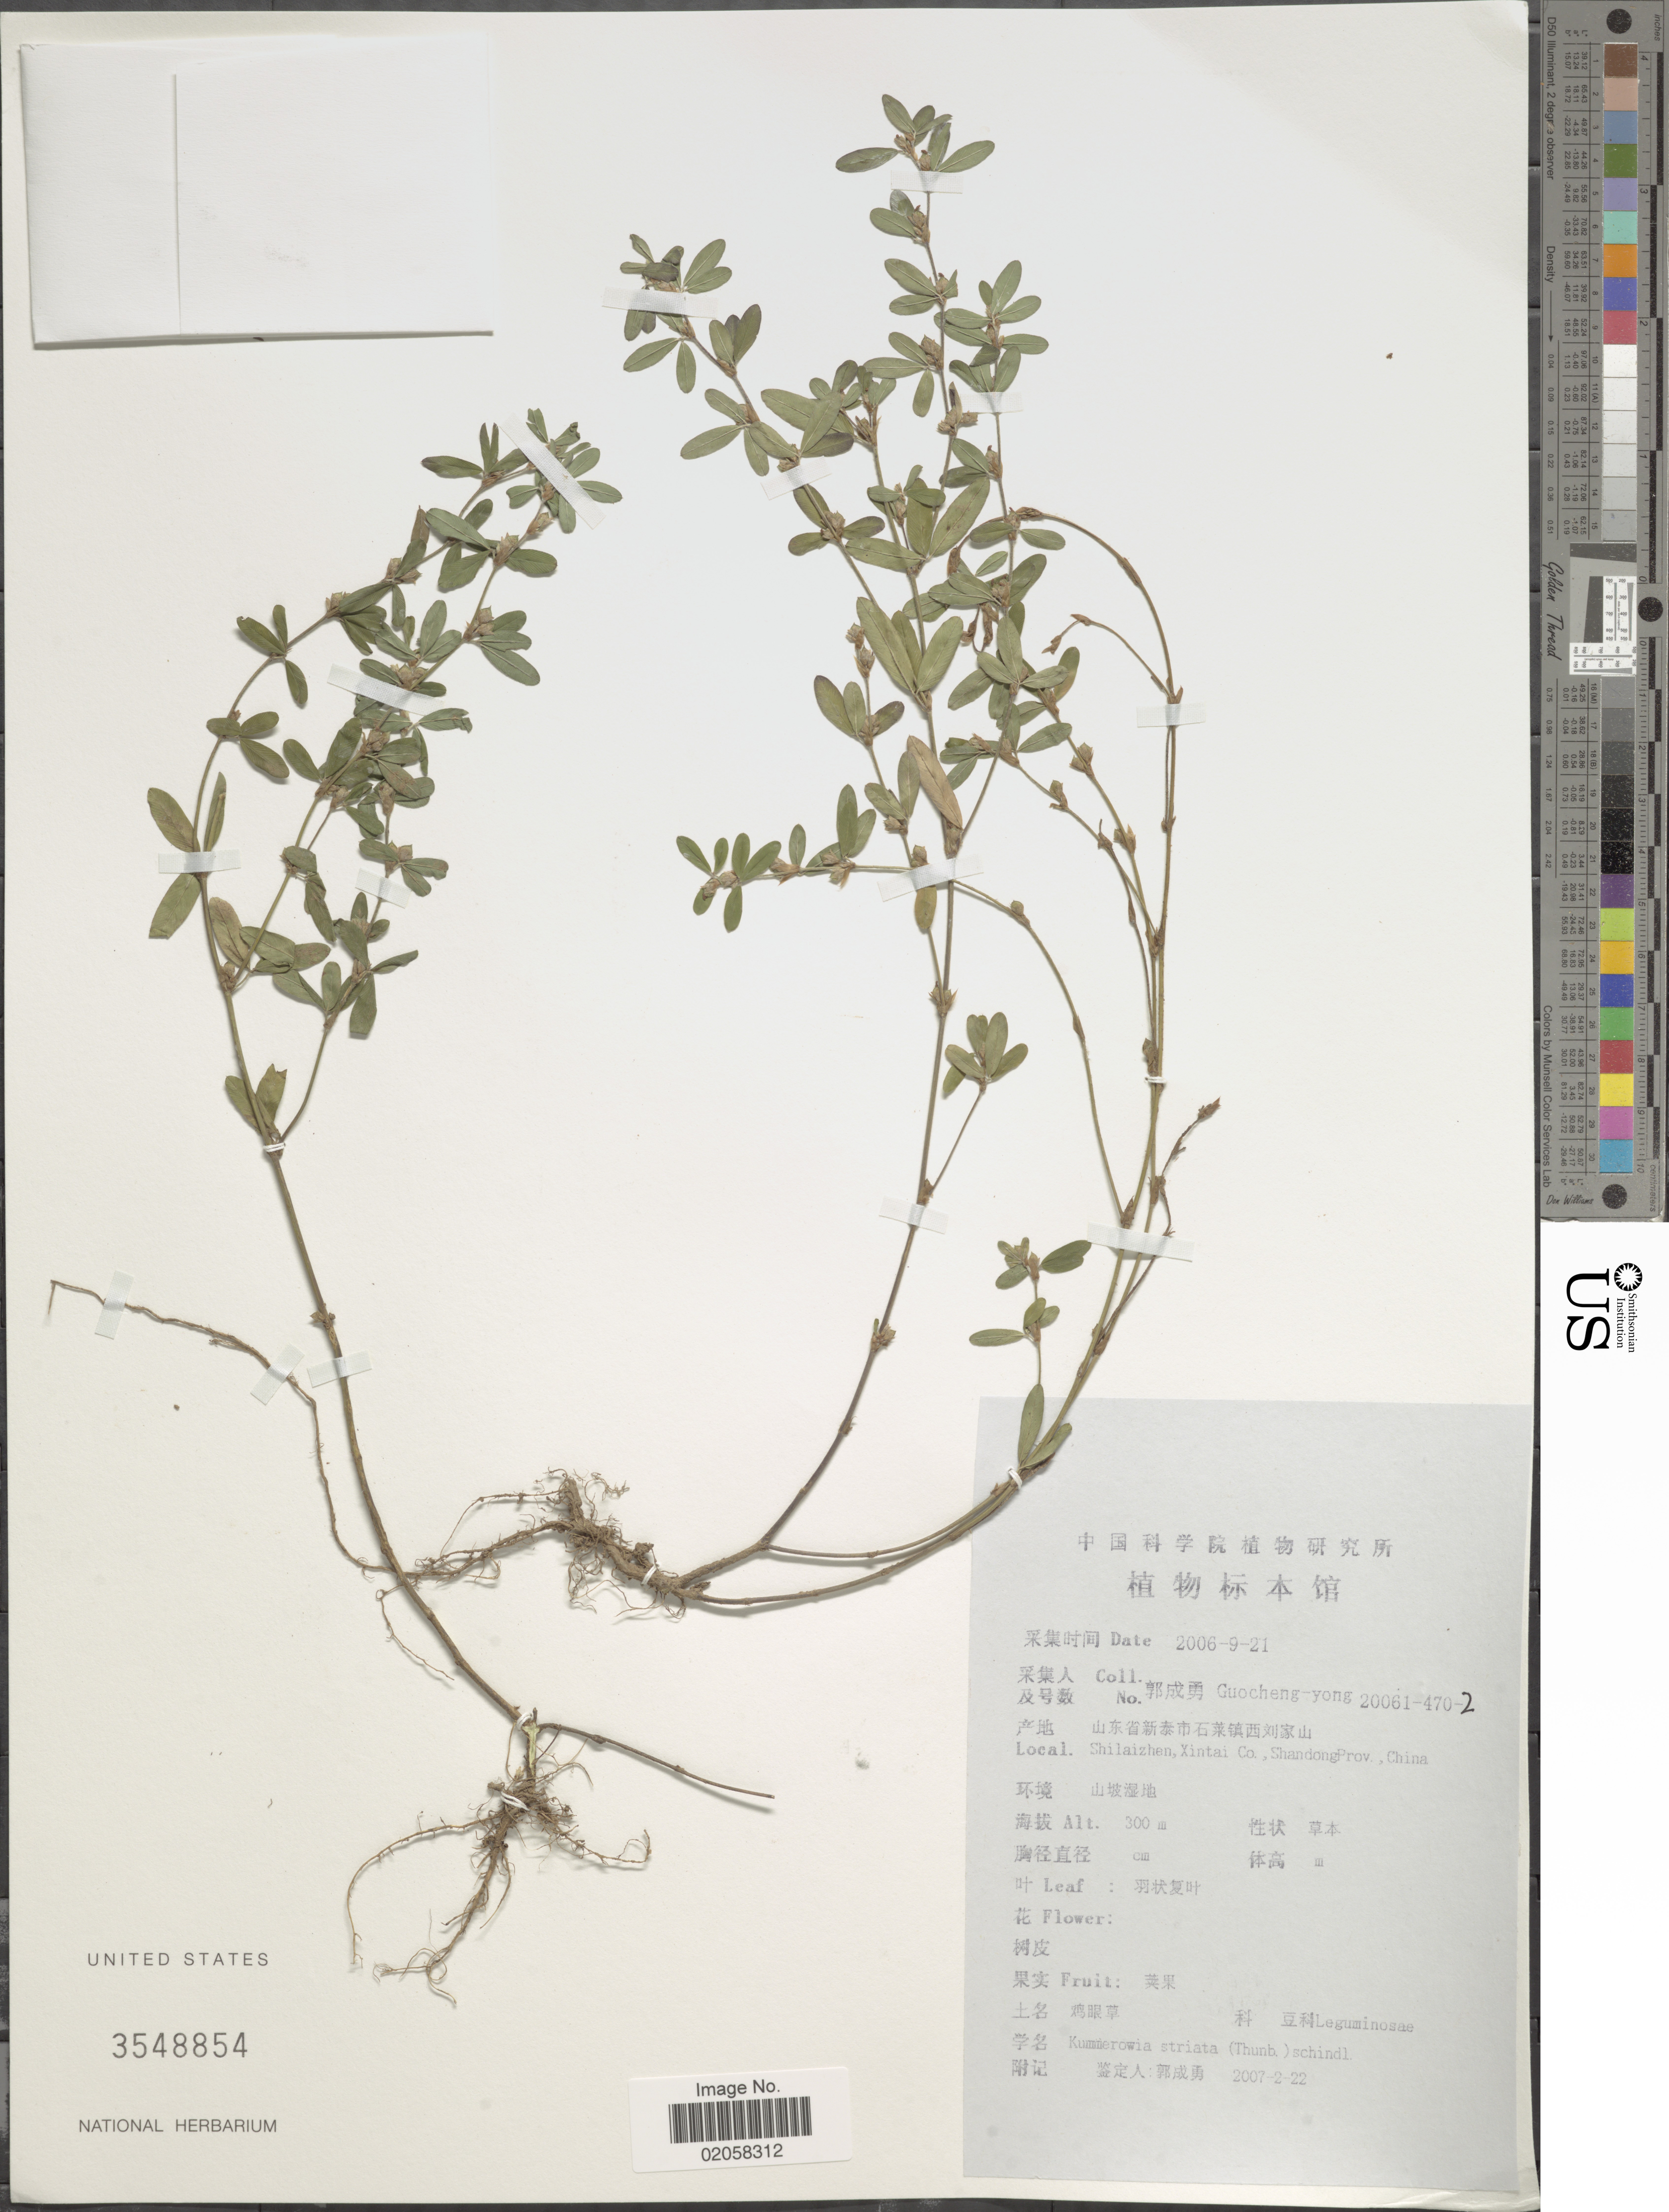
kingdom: Plantae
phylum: Tracheophyta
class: Magnoliopsida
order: Fabales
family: Fabaceae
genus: Kummerowia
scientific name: Kummerowia striata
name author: (Thunb.) Schindl.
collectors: Guo cheng-yong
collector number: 20061-470-2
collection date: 2006-09-21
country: China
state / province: Shandong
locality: Shilaizhen, Xintai Co.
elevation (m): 300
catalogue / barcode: US 3548854